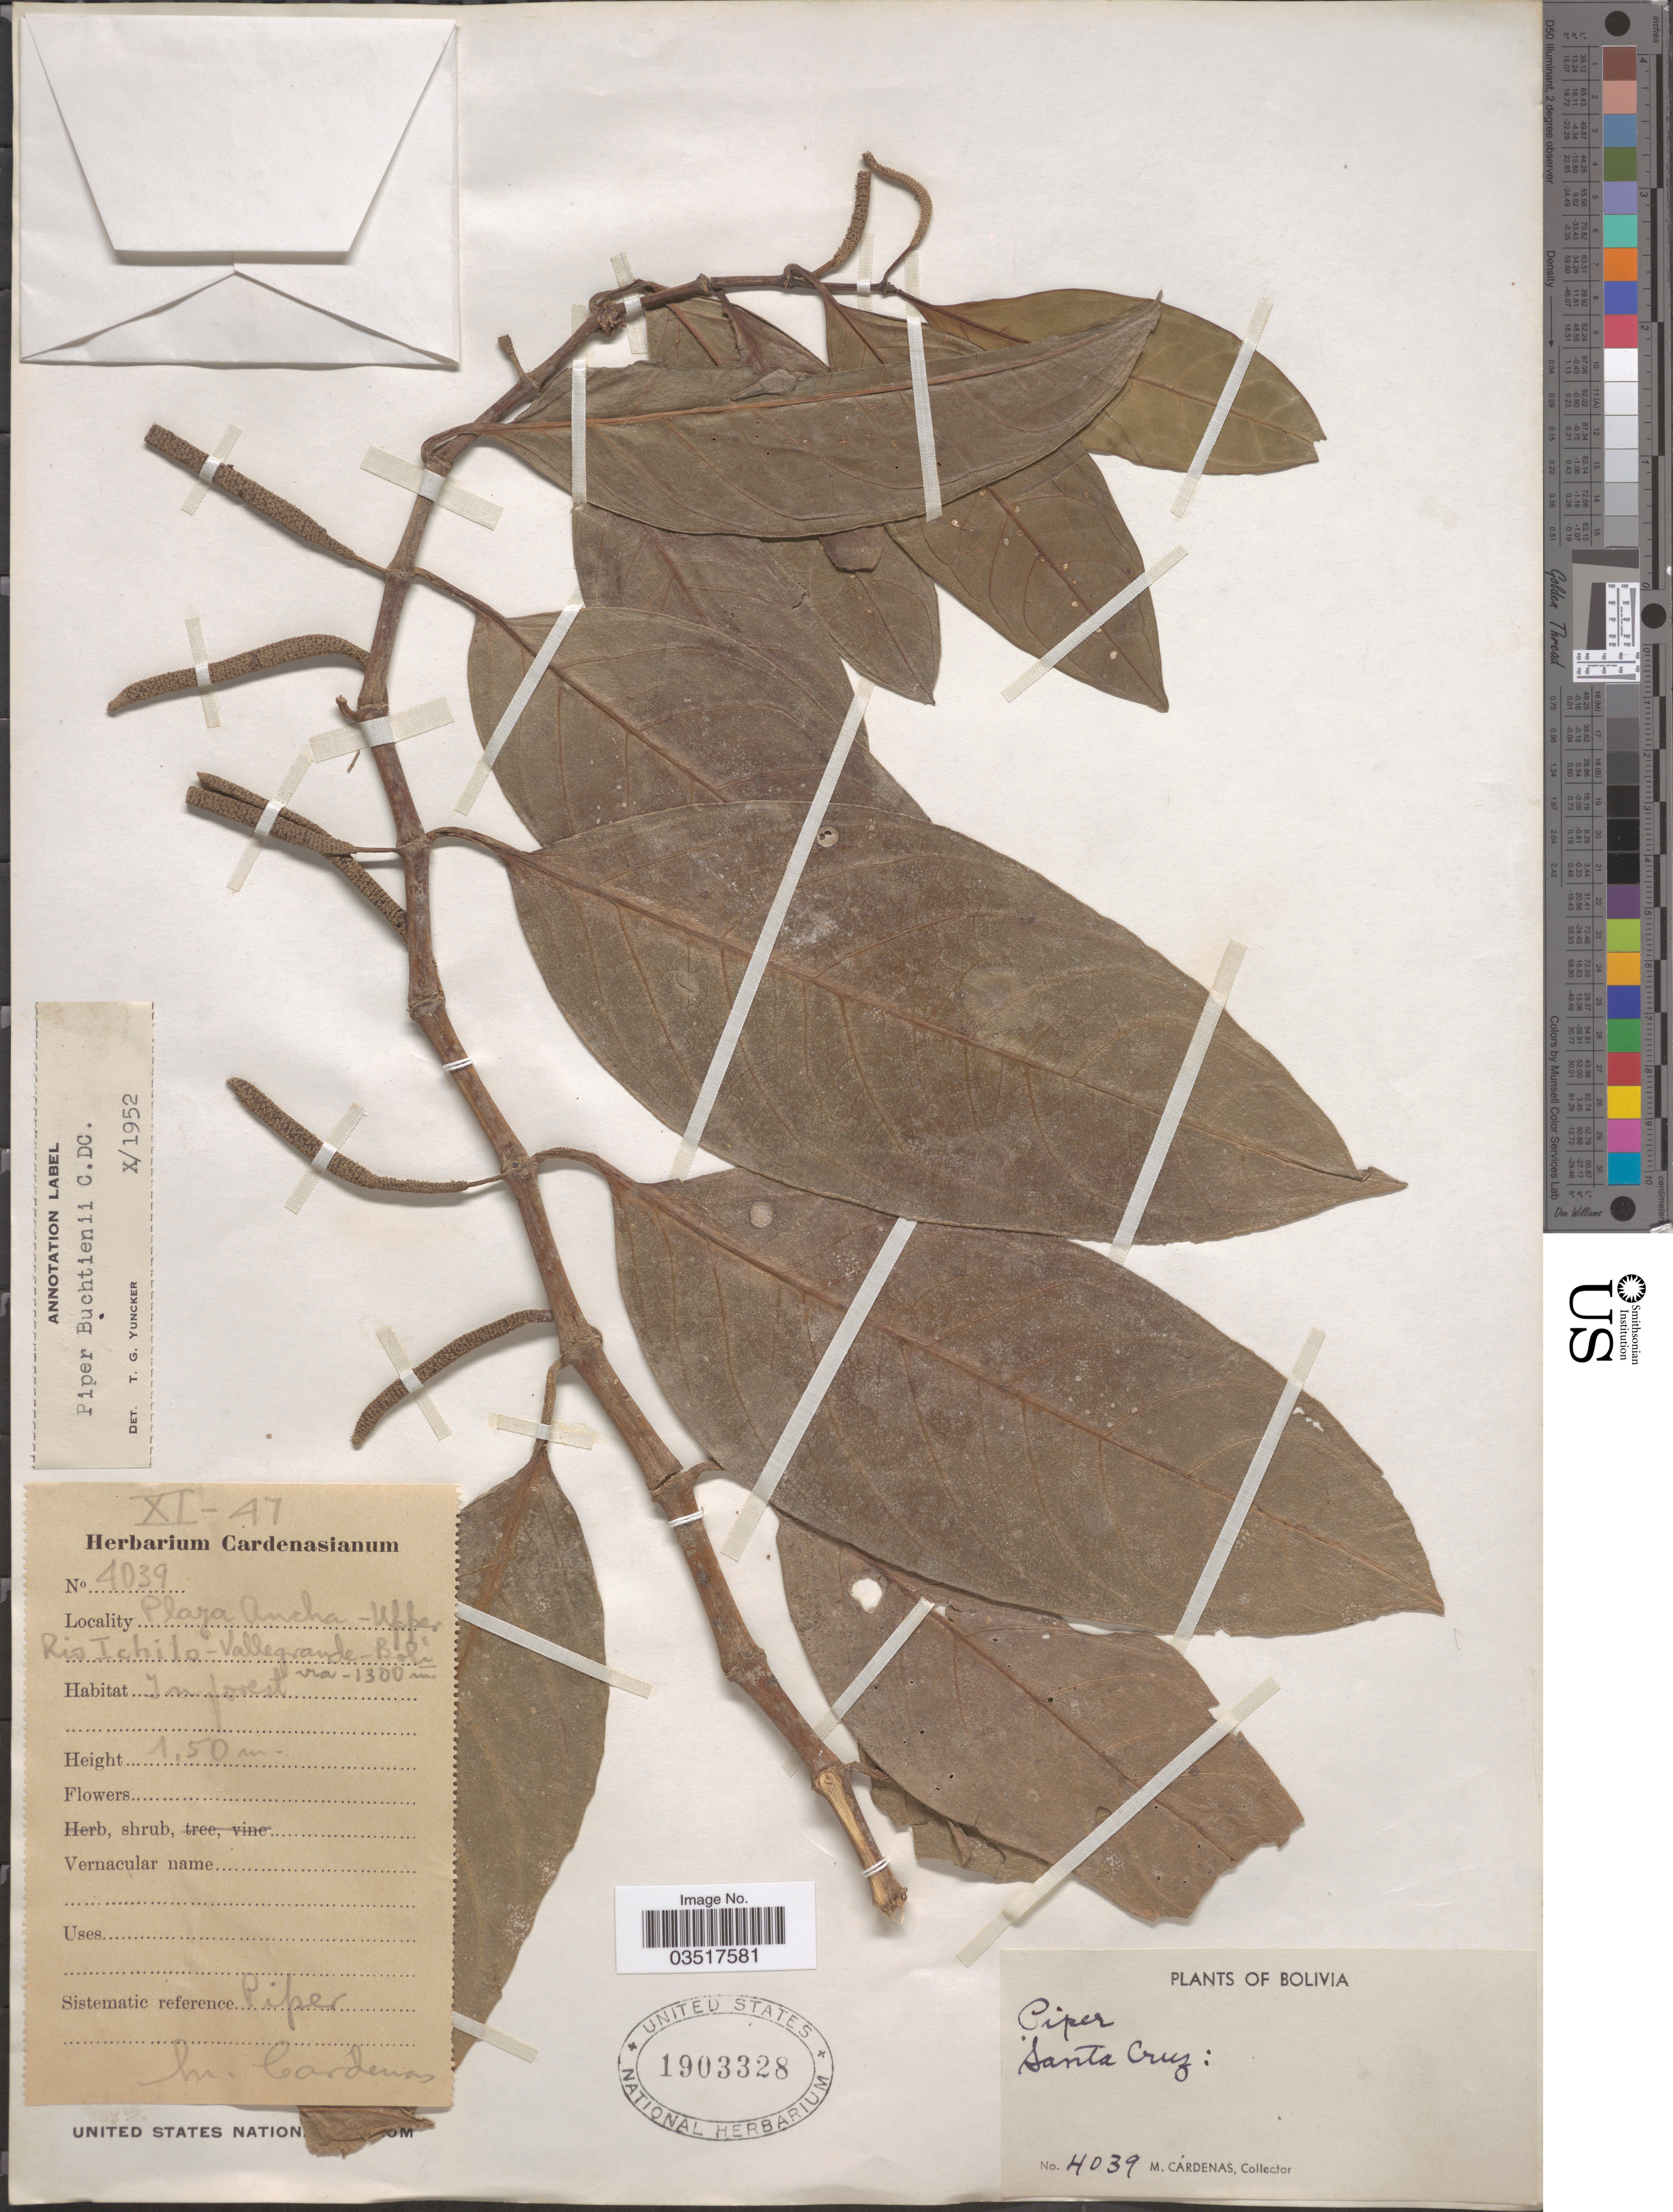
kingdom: Plantae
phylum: Tracheophyta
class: Magnoliopsida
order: Piperales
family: Piperaceae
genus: Piper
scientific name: Piper buchtienii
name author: C. DC.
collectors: M. Cárdenas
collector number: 4039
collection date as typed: Transcribed d/m/y: /11/47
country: Bolivia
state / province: Santa Cruz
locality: Playa Ancha-Upper Rio Ichilo-Vallegrande.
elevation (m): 1300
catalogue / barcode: US 1903328